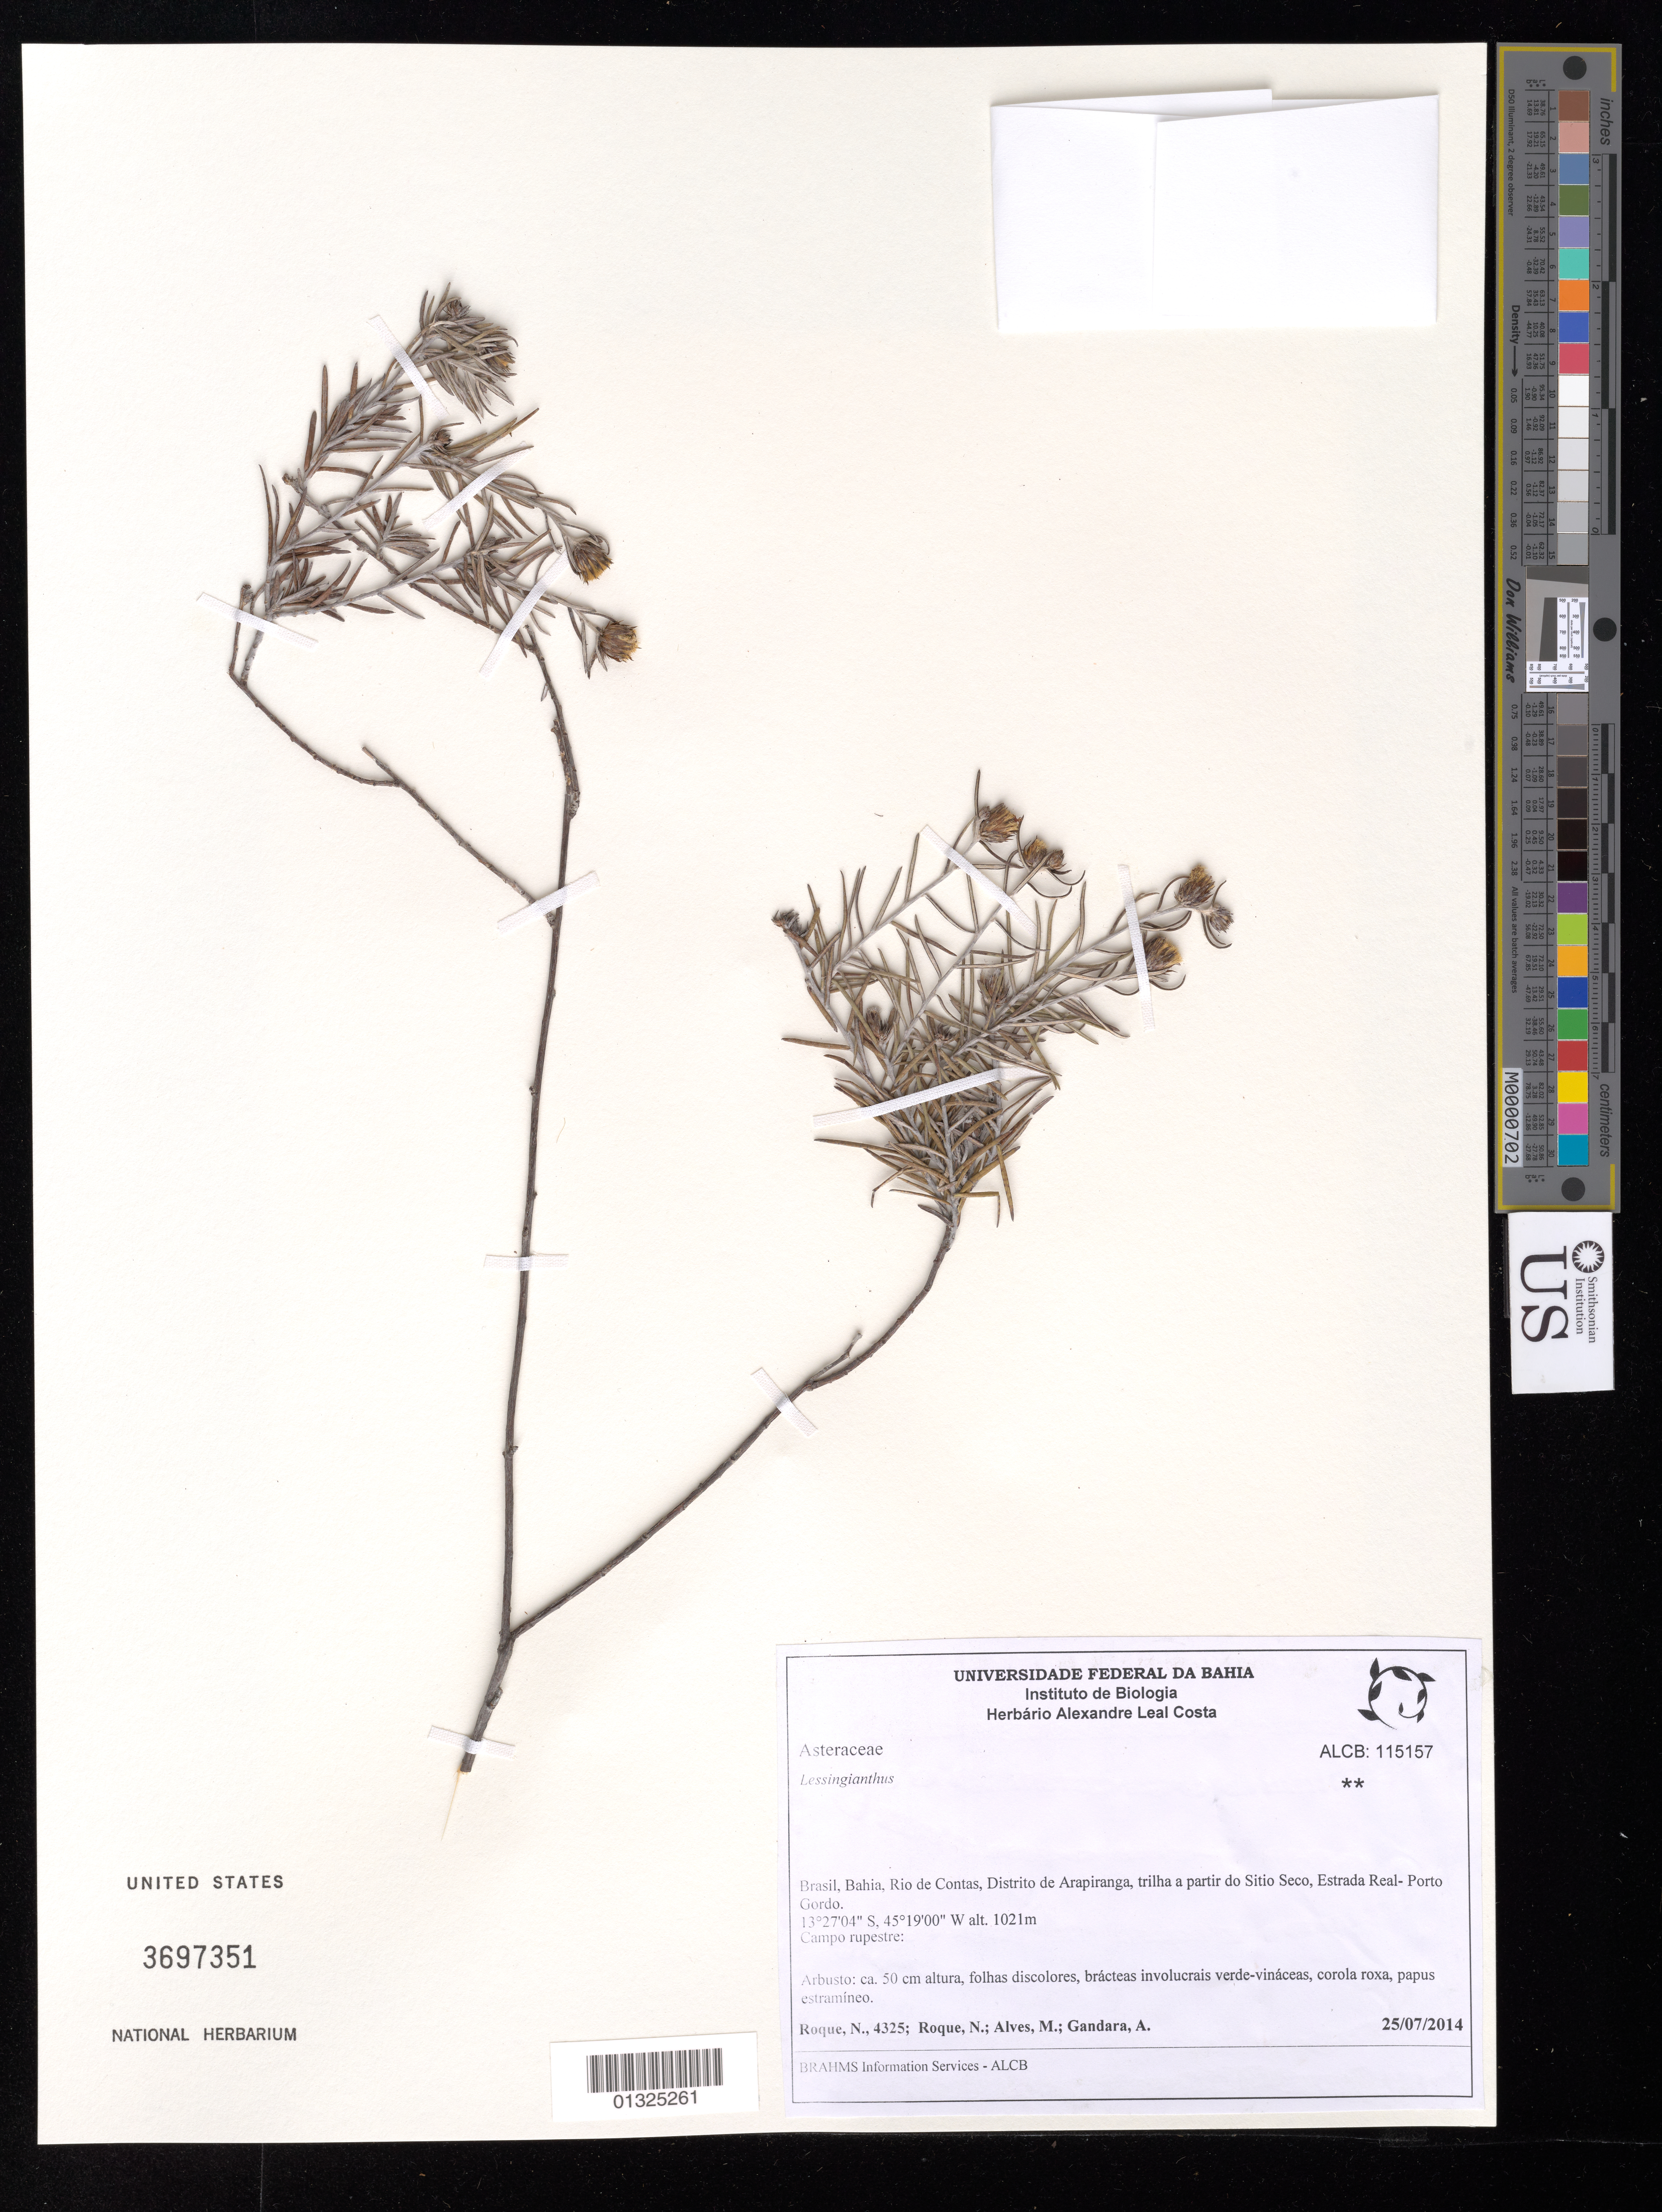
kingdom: Plantae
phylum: Tracheophyta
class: Magnoliopsida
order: Asterales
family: Asteraceae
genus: Lessingianthus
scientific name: Lessingianthus sp.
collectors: N. Roque, M. Alves & A. Gándara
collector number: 4325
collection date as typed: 25 July 2014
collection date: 2014-07-25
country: Brazil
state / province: Bahia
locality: Rio de Contas, Distrito de Arapiranga, trilha a partir do Sitio Seco, Estrada Real - Porto Gordo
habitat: Campo repestre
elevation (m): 1021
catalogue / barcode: US 3697351